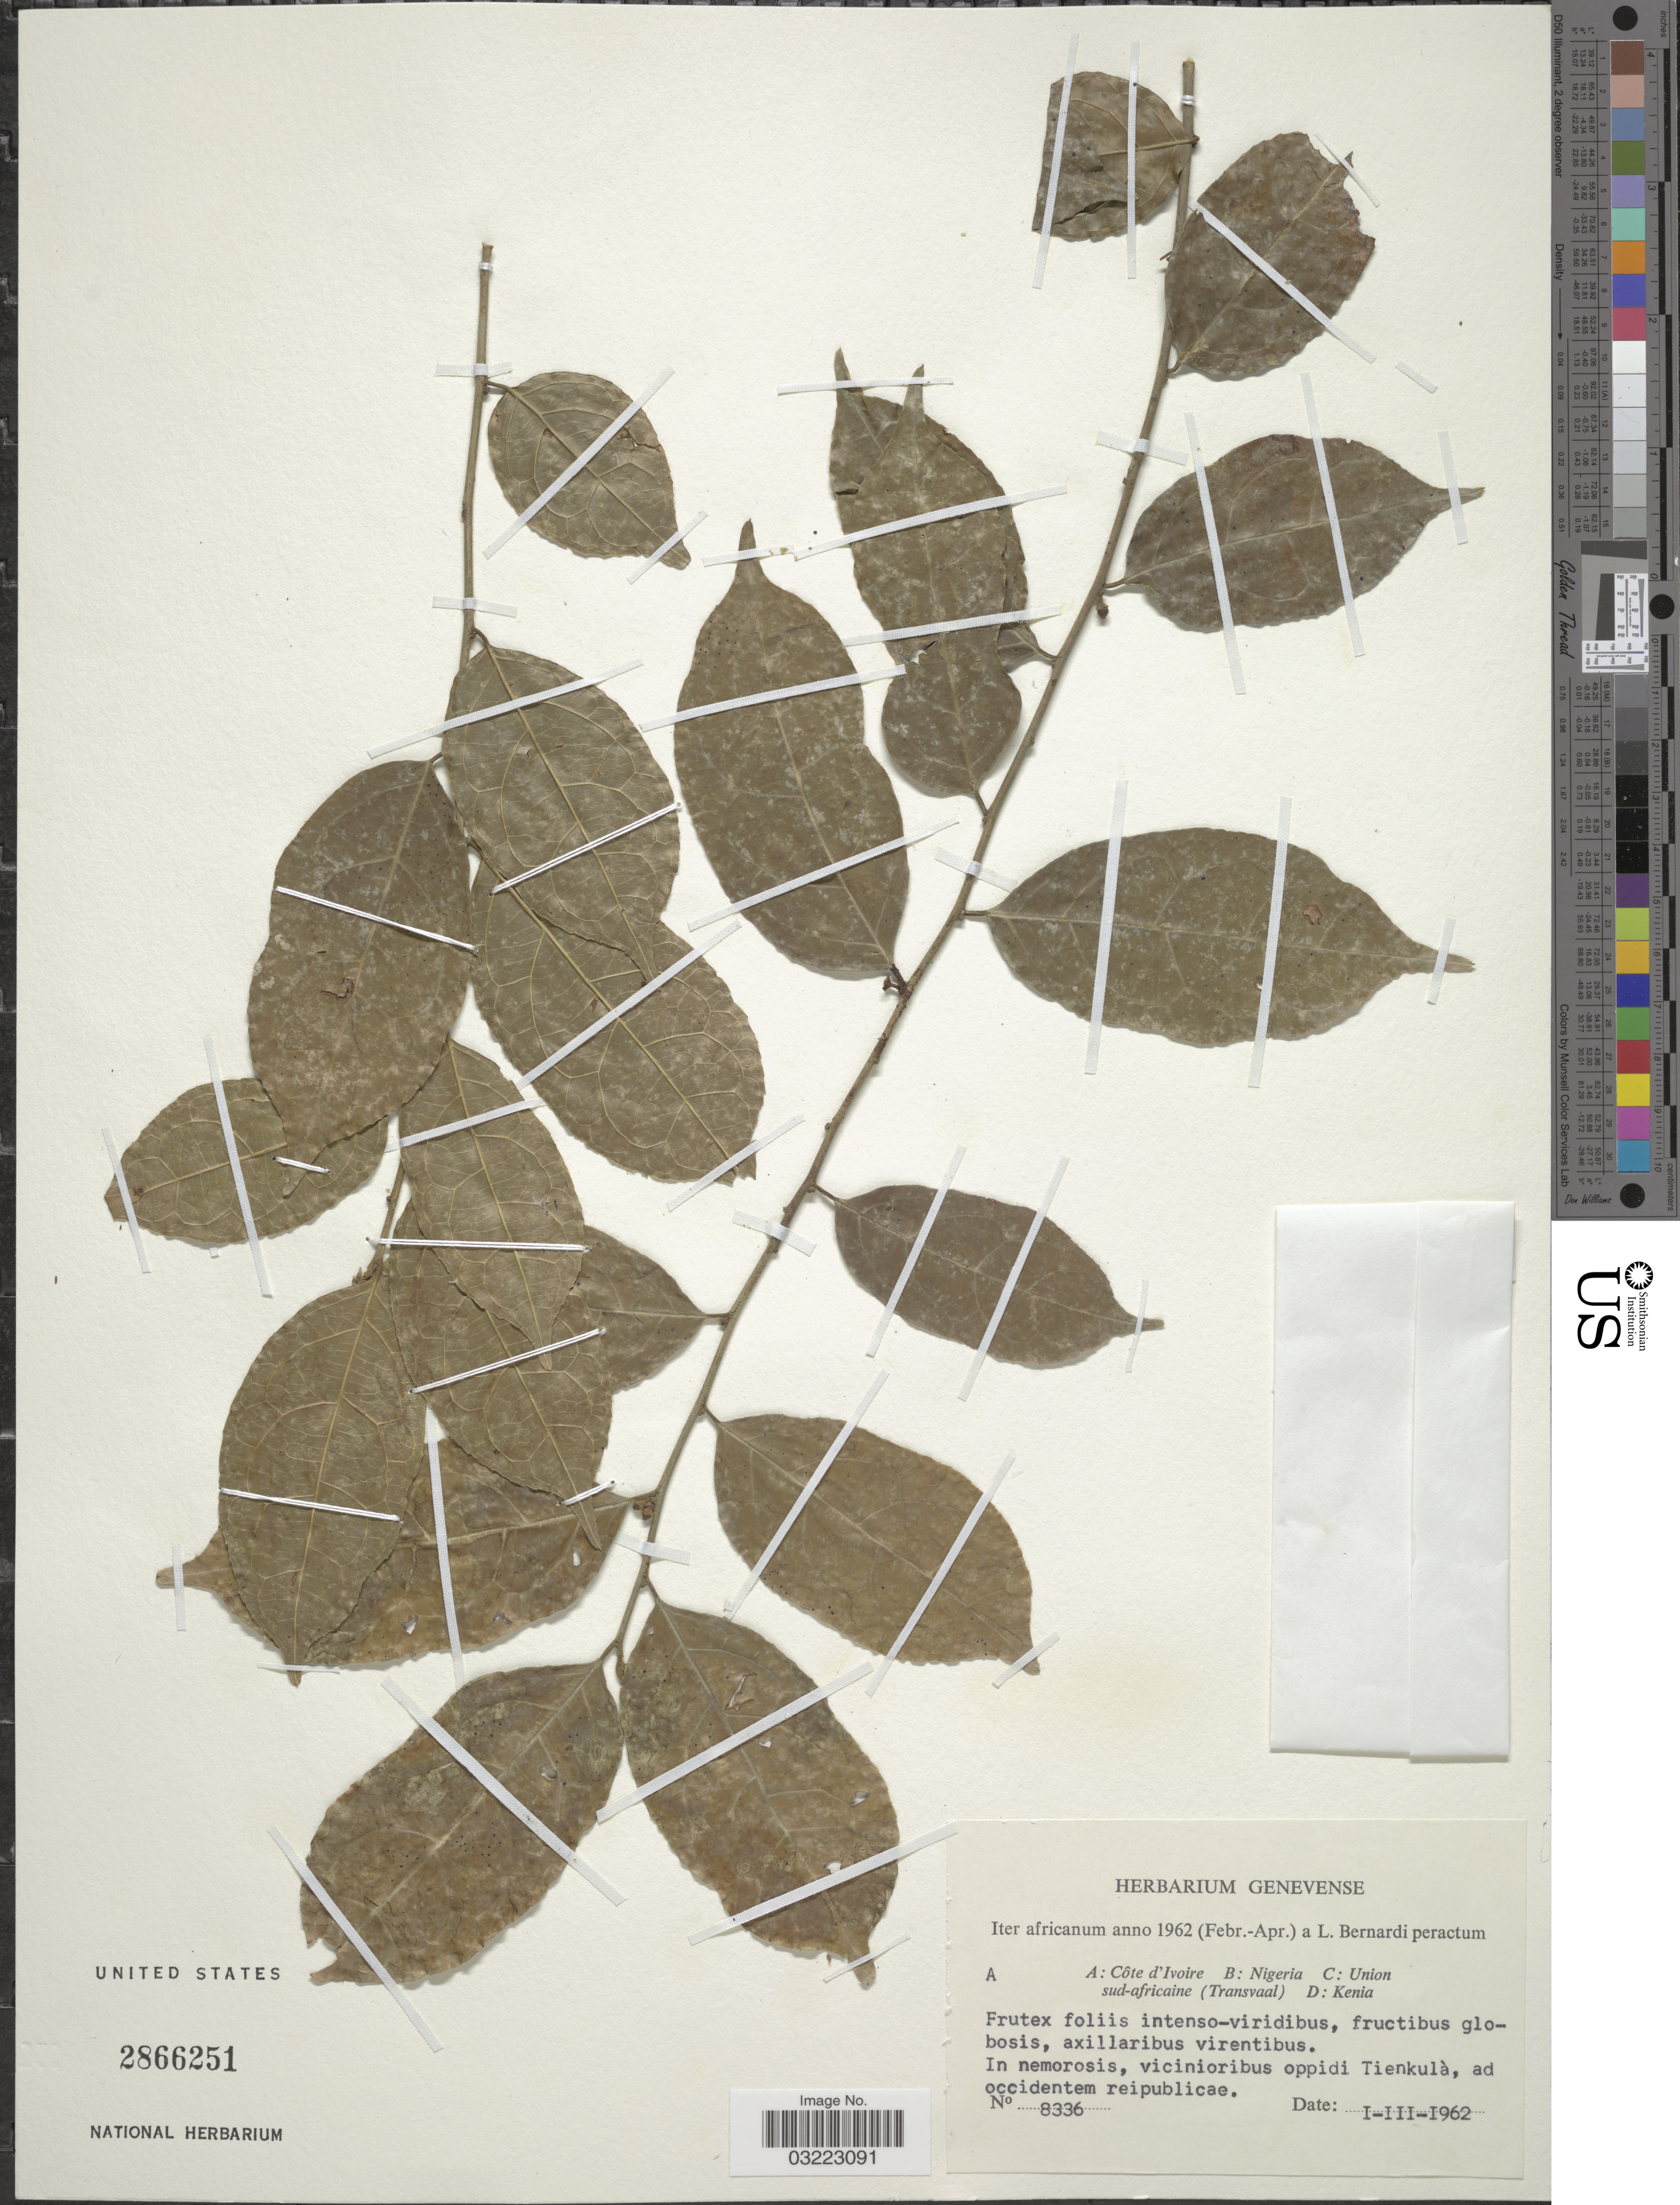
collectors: L. Bernardi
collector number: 8336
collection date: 1962-03-01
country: Ivory Coast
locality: Côte d'Ivoire . In nemorosis, vicinioribus oppidi Tienkulà, ad occidentem reipublicae.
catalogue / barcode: US 2866251